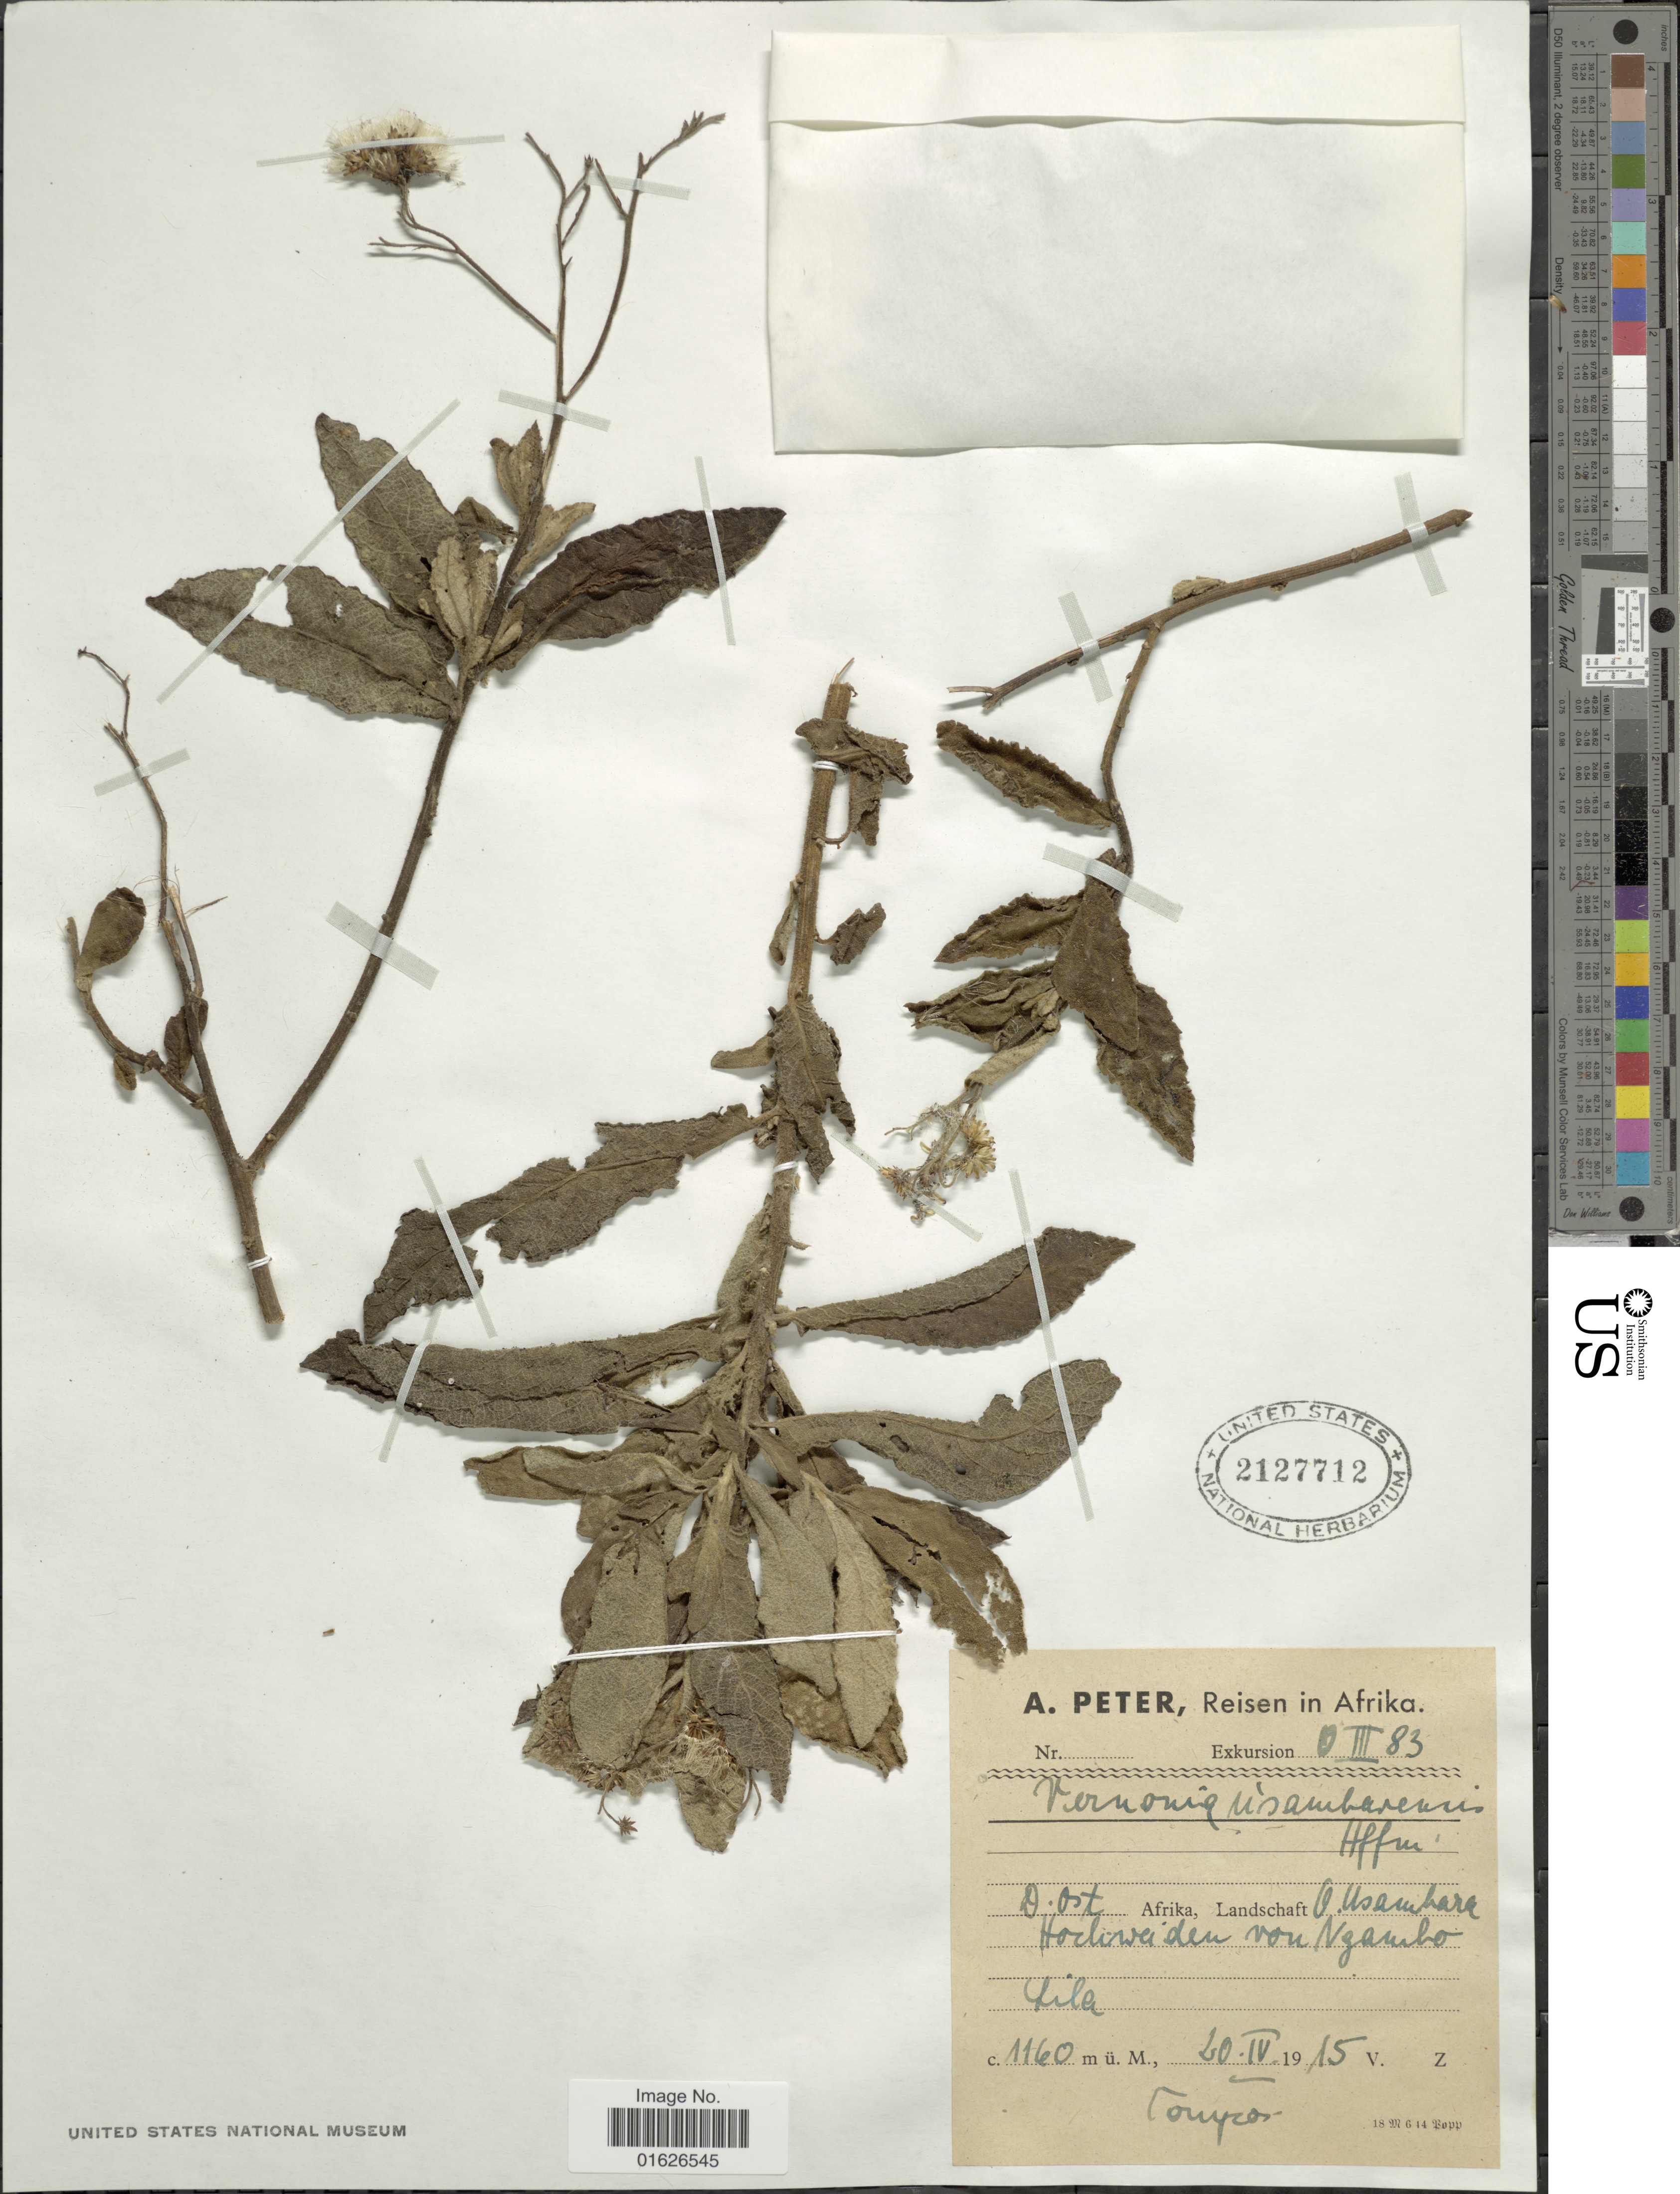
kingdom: Plantae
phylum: Tracheophyta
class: Magnoliopsida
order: Asterales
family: Asteraceae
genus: Jeffreycia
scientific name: Jeffreycia usambarensis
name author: (O. Hoffm.) H. Rob.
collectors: A. Peter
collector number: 0III83 ?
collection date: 1915-04-20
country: Tanzania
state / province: Tanga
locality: O. Usambara, Ngambo.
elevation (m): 1160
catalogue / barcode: US 2127712